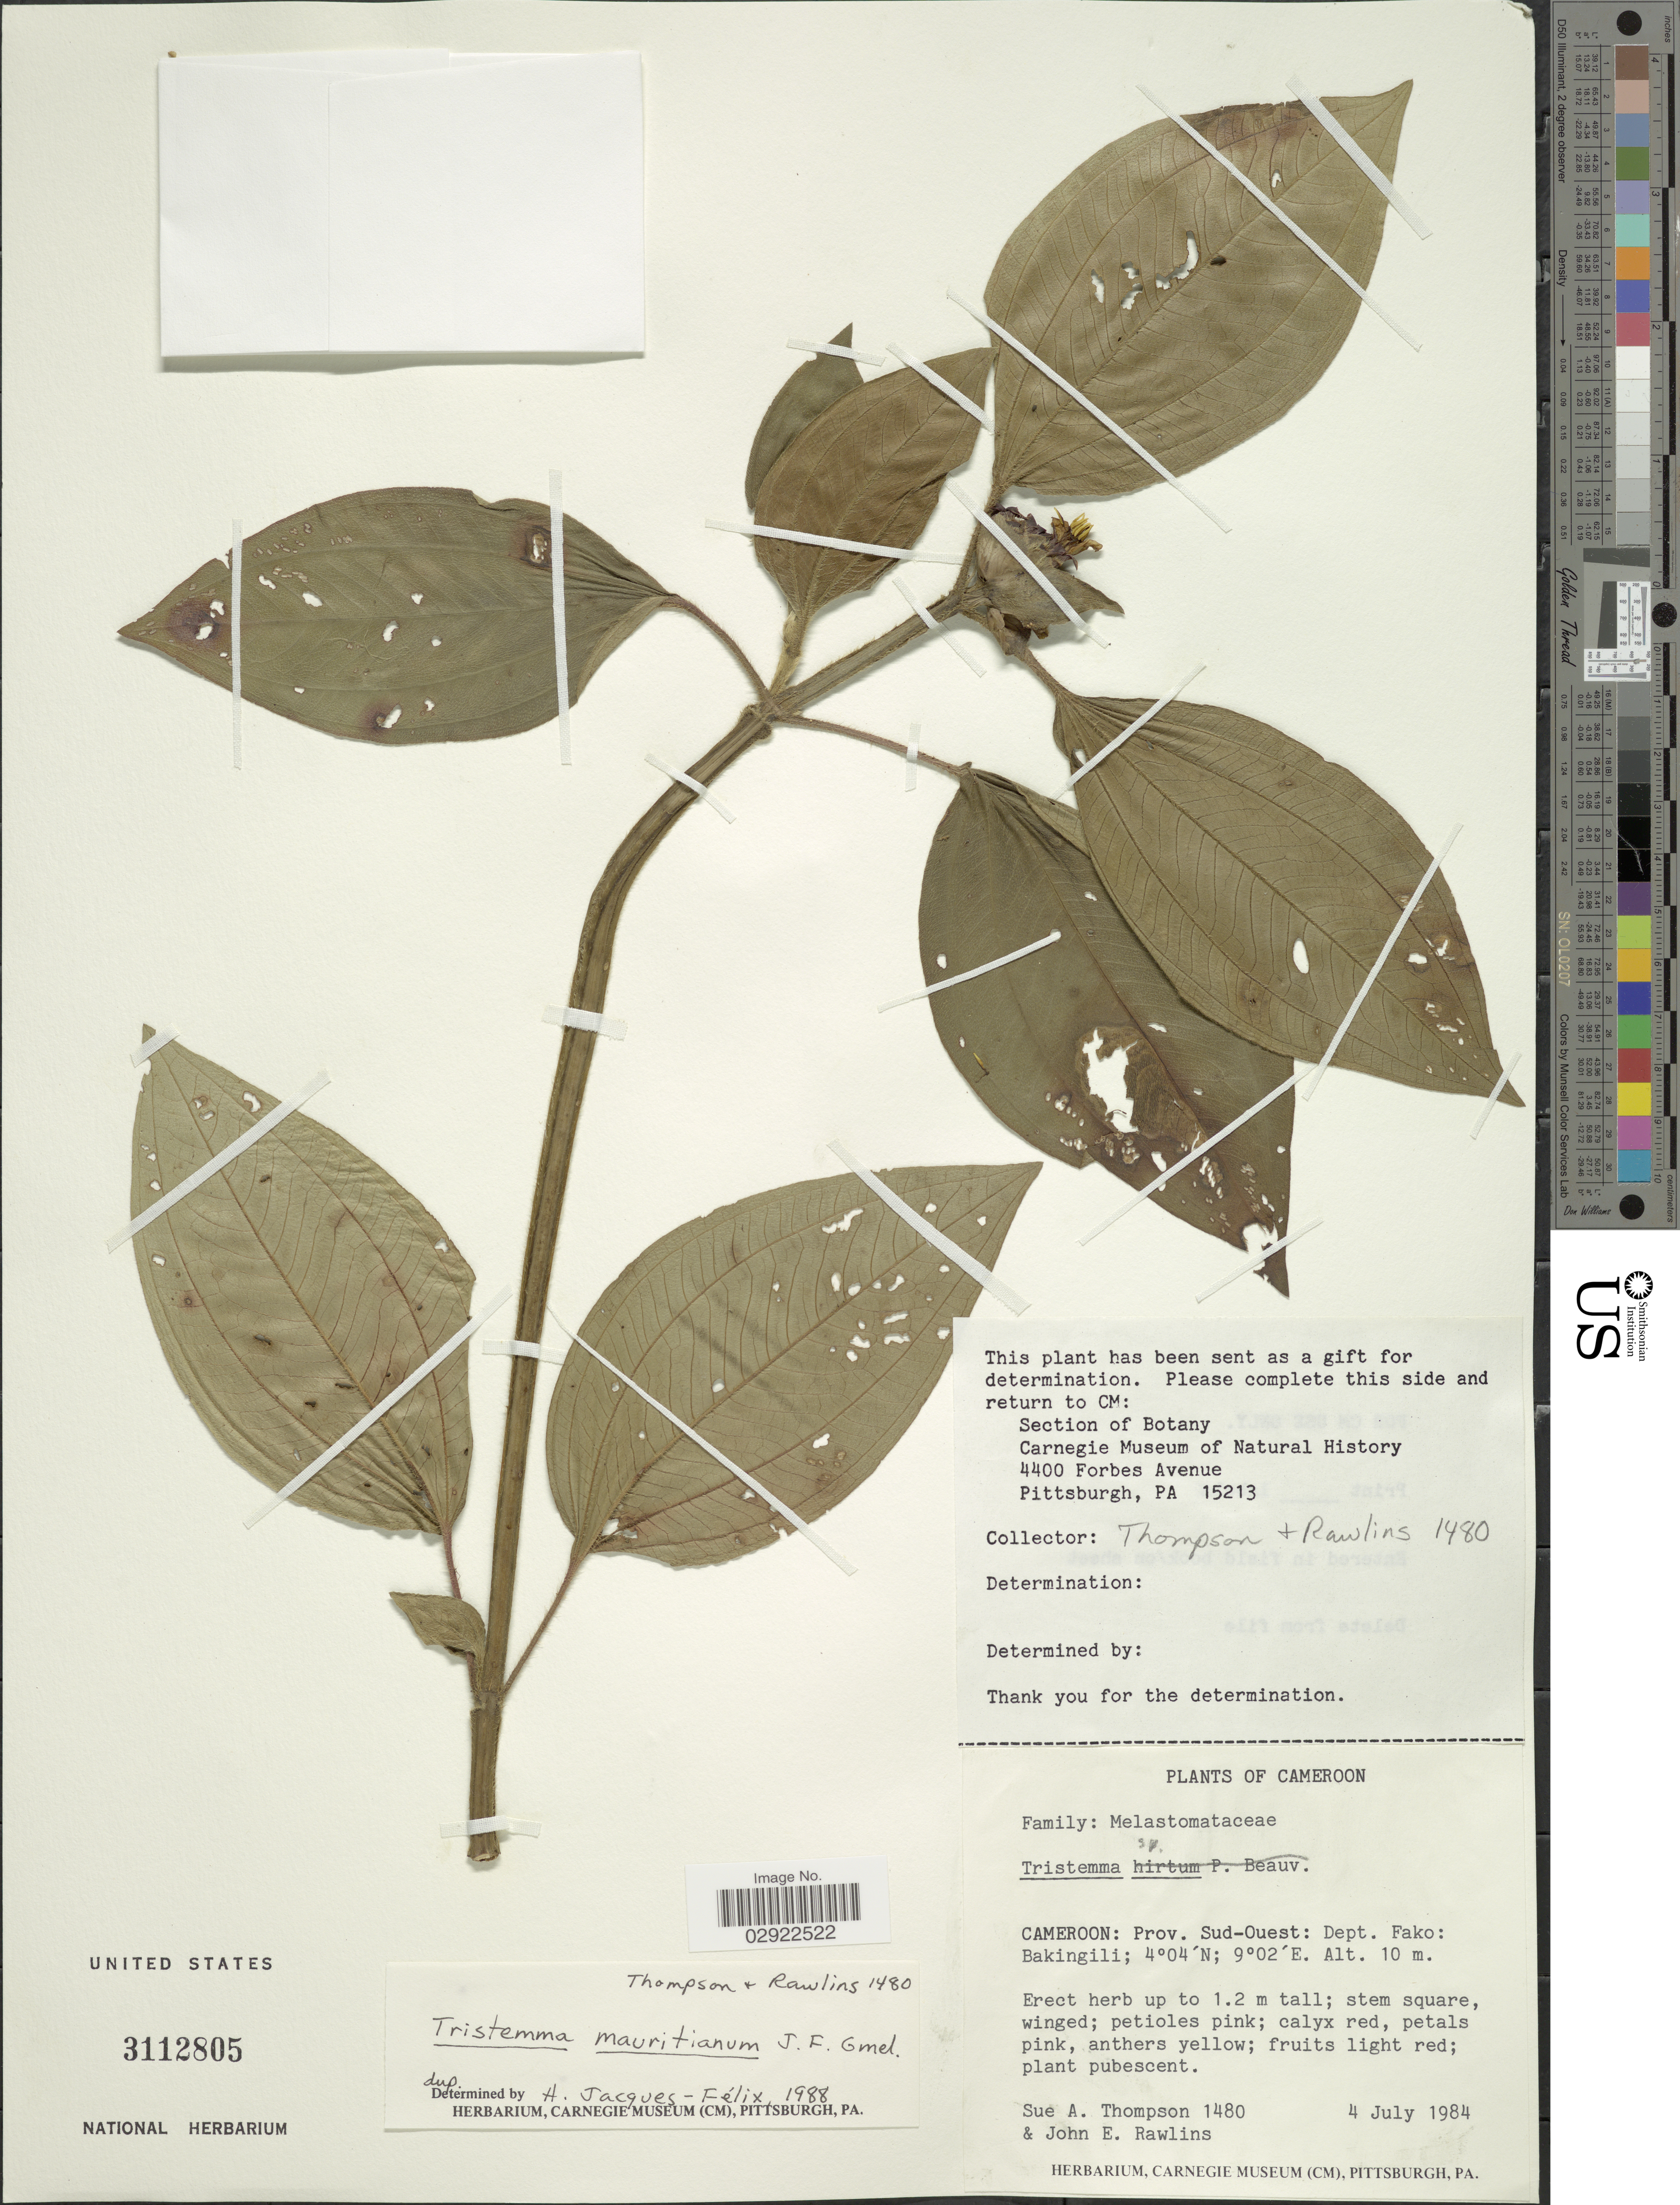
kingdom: Plantae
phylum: Tracheophyta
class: Magnoliopsida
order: Myrtales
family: Melastomataceae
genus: Tristemma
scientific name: Tristemma mauritianum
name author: J.F. Gmel.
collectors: S. A. Thompson & J. Rawlins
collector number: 1480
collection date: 1984-07-04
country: Cameroon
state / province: Sud-Ouest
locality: Dept. Fako: Bakingili.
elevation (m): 10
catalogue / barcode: US 3112805